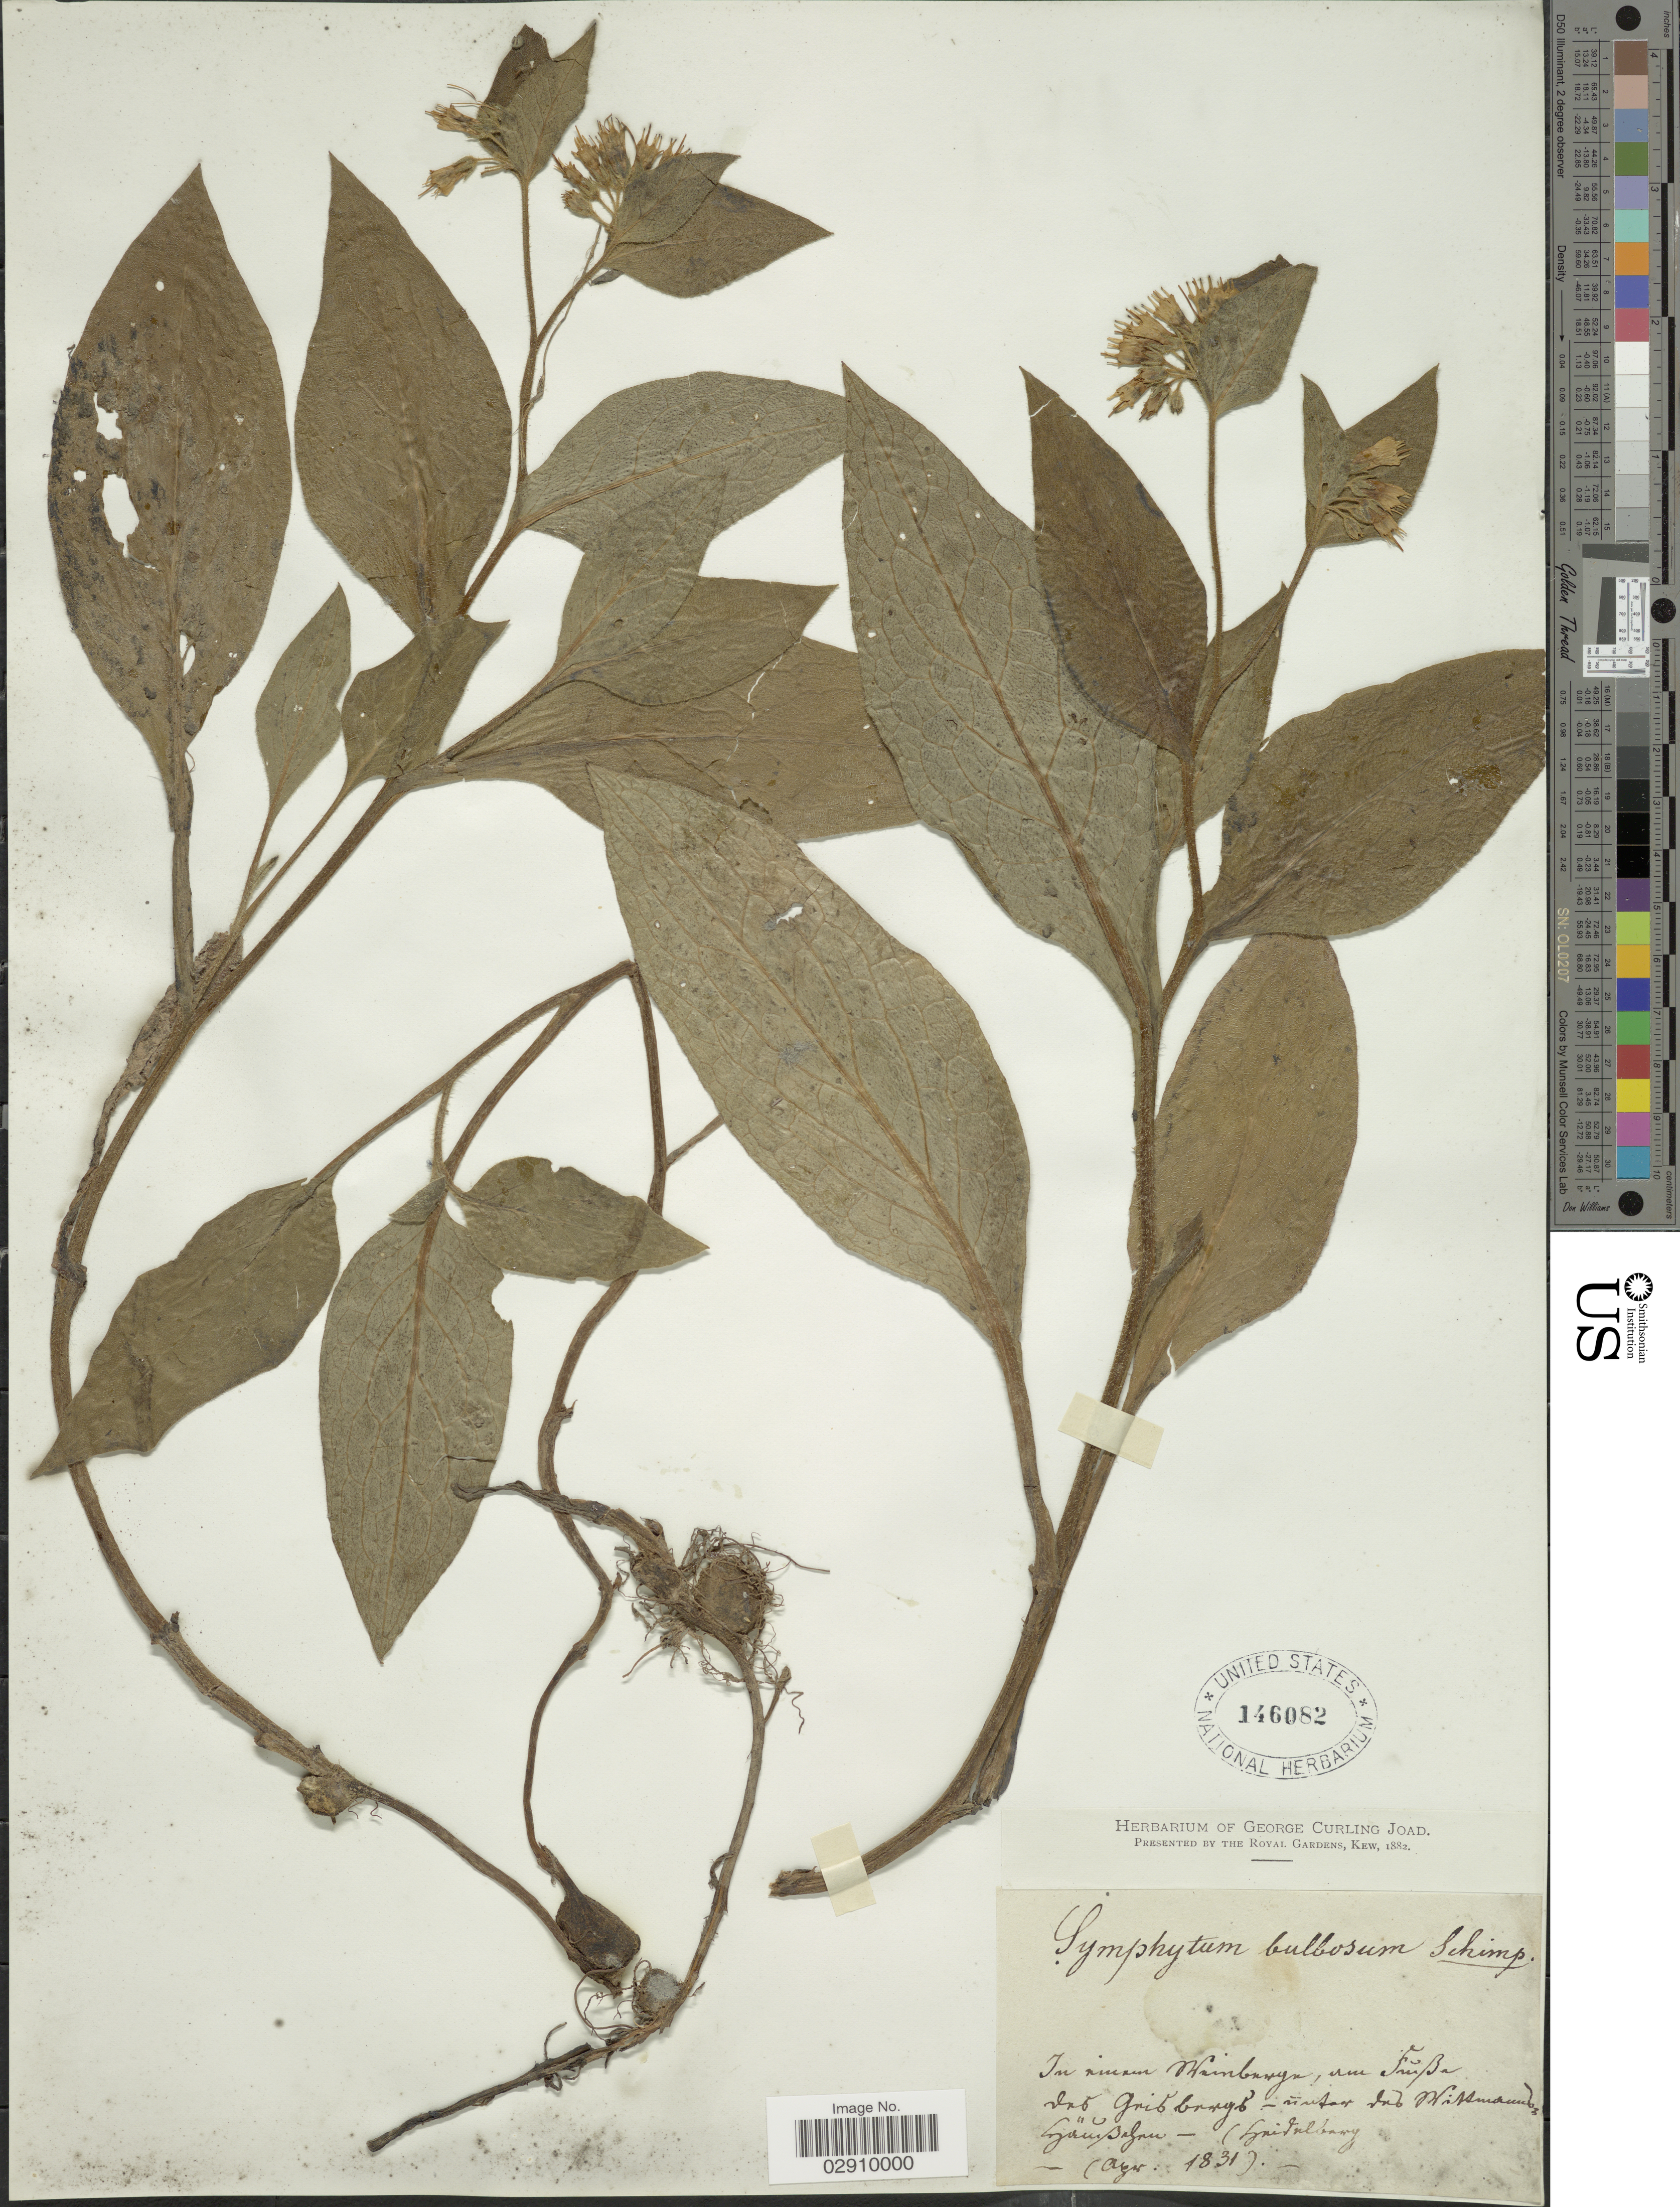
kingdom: Plantae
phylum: Tracheophyta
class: Magnoliopsida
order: Boraginales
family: Boraginaceae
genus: Symphytum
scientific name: Symphytum bulbosum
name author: Schimp.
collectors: ex herb. George Curling Joad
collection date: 1831-08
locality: In ausan und Wissumaund, Cogaui Belru-(Lzisduburg).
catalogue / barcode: US 146082